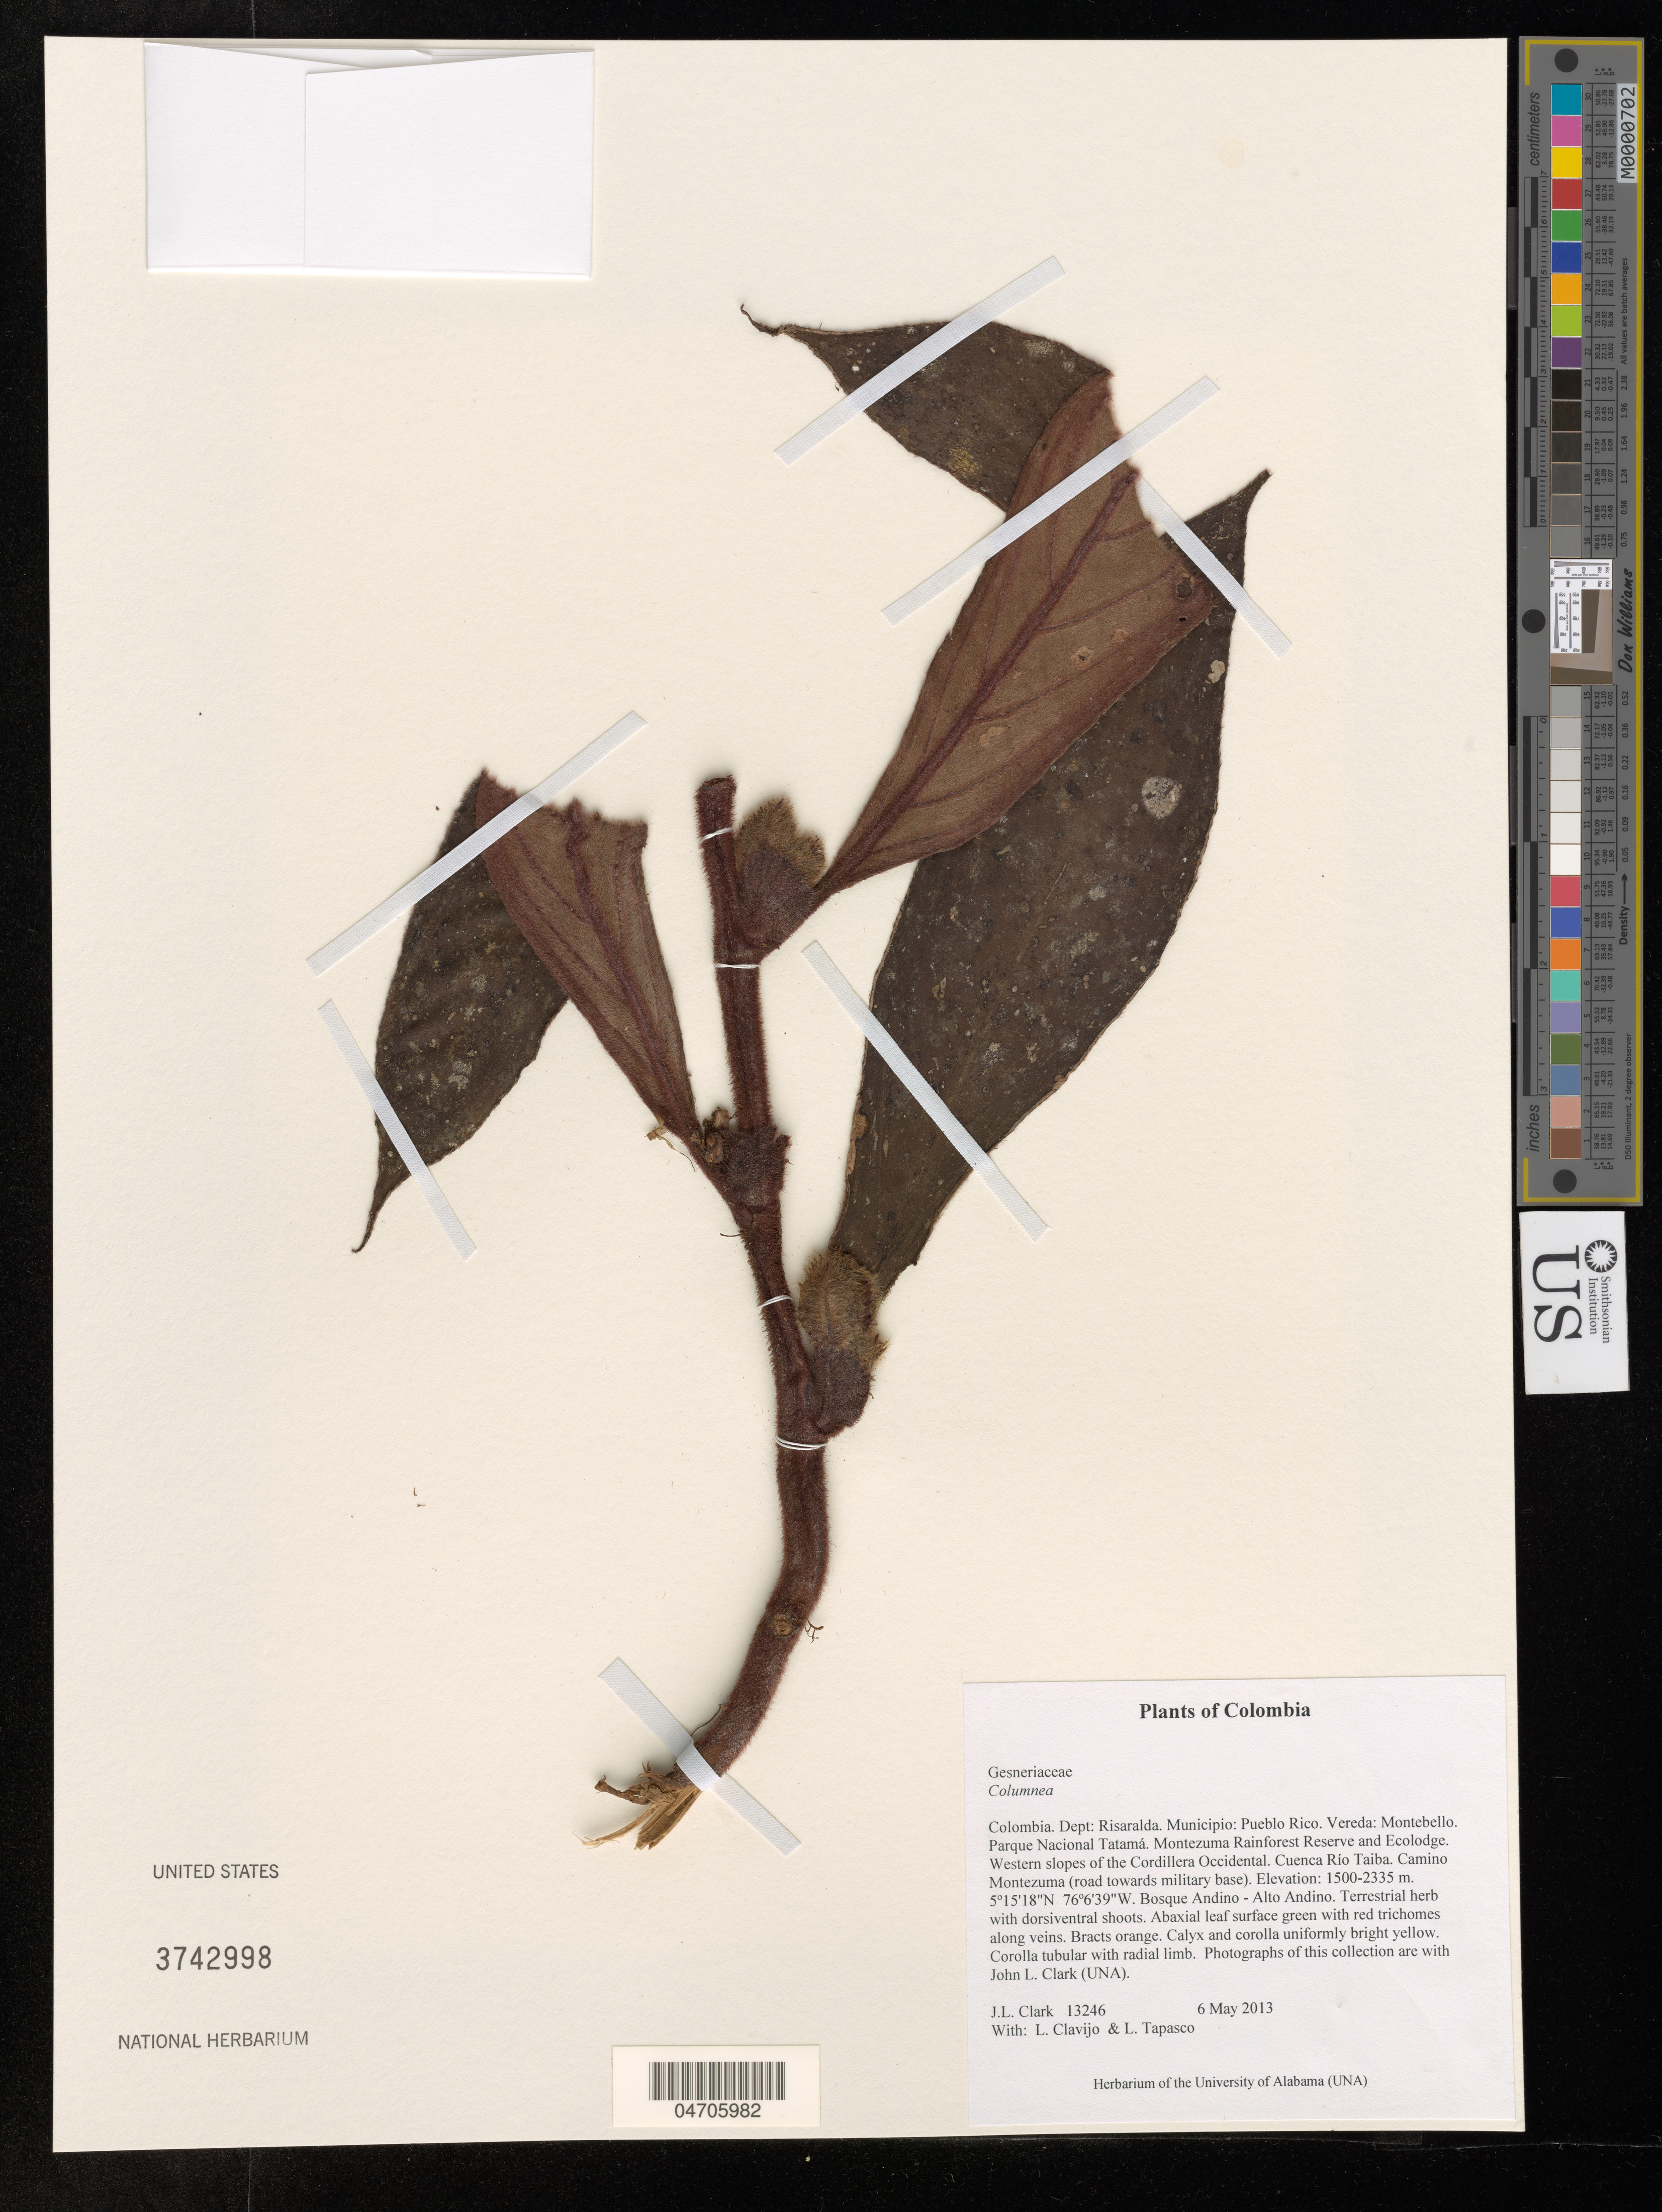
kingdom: Plantae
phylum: Tracheophyta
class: Magnoliopsida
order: Lamiales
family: Gesneriaceae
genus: Columnea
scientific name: Columnea sp.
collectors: J. L. Clark, L. Clavijo & L. Tapasco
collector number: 13246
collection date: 2013-05-06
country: Colombia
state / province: Risaralda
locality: Dept: Risaralda. Municipio: Pueblo Rico. Vereda: Montebello. Parque Nacional Tatamá. Montezuma Rainforest Reserve and Ecolodge. Western slopes of the Cordillera Occidental. Cuenca Río Taiba. Camino Montezuma (road towards military base). Bosque Andino - Alto Andino.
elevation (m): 1500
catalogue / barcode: US 3742998